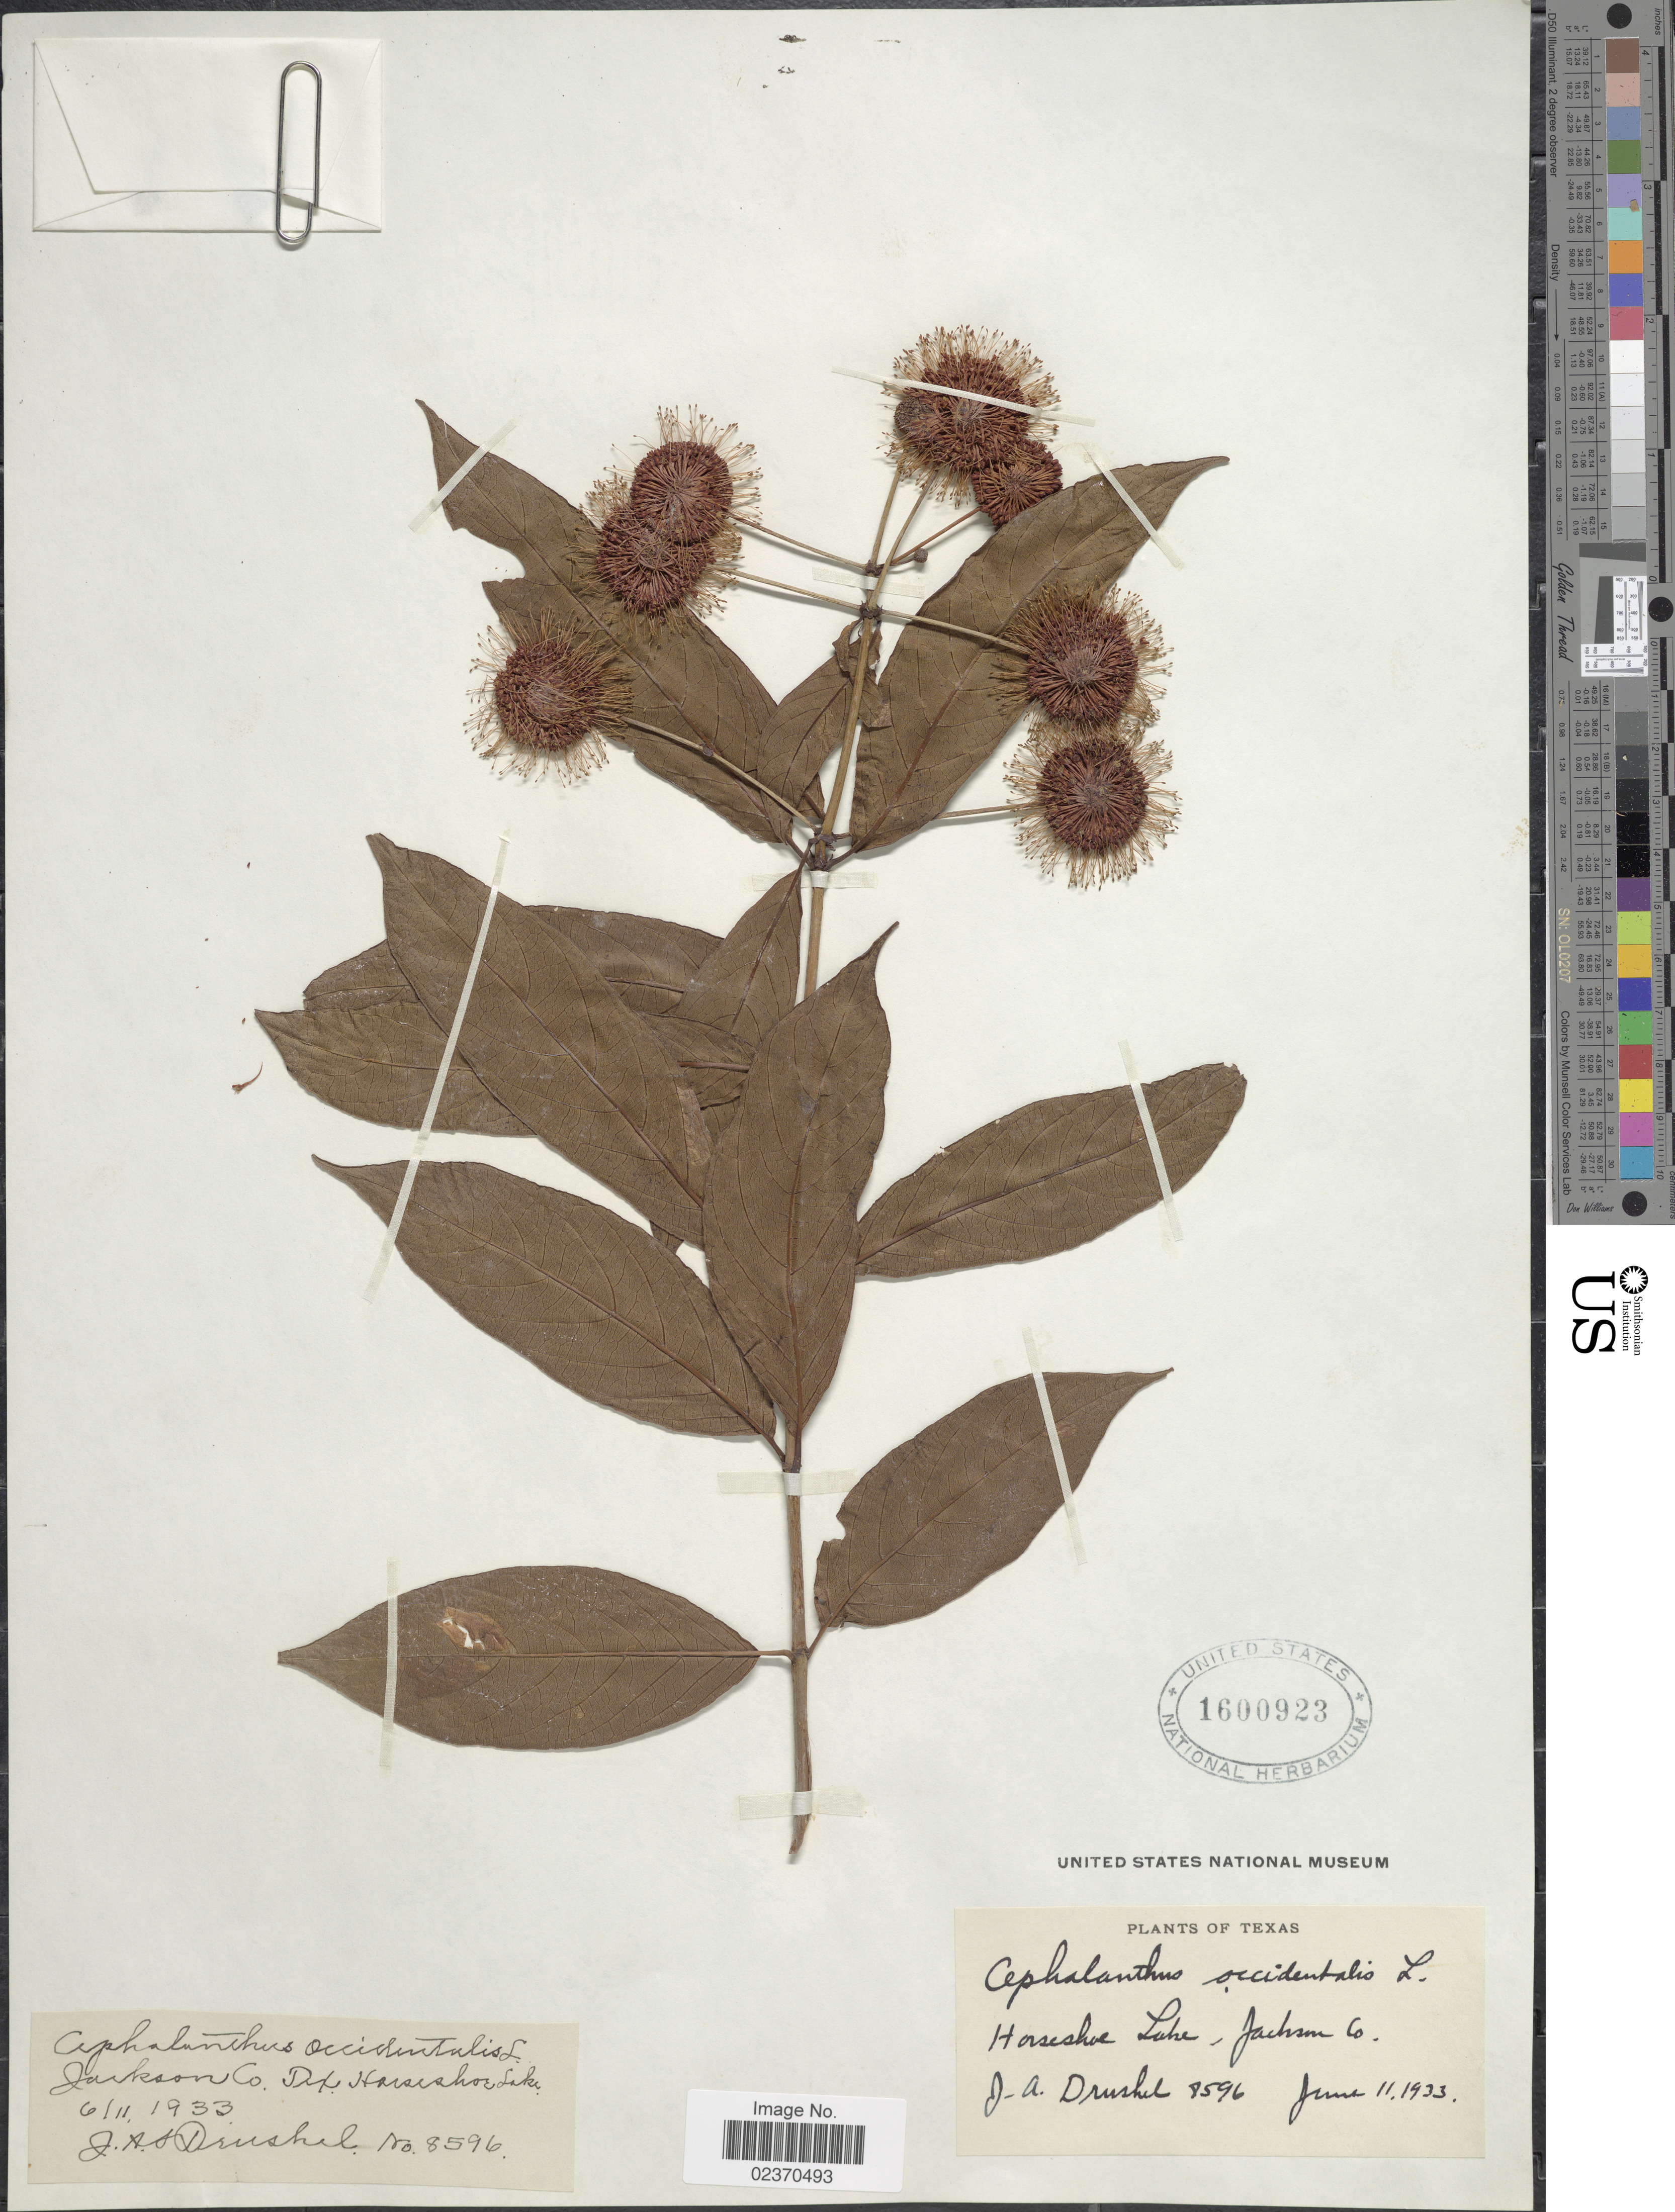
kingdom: Plantae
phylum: Tracheophyta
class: Magnoliopsida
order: Gentianales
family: Rubiaceae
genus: Cephalanthus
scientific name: Cephalanthus occidentalis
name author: L.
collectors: J. A. Drushel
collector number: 8596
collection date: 1933-06-11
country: United States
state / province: Texas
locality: Horseshoe Lake, Jackson Co.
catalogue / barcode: US 1600923